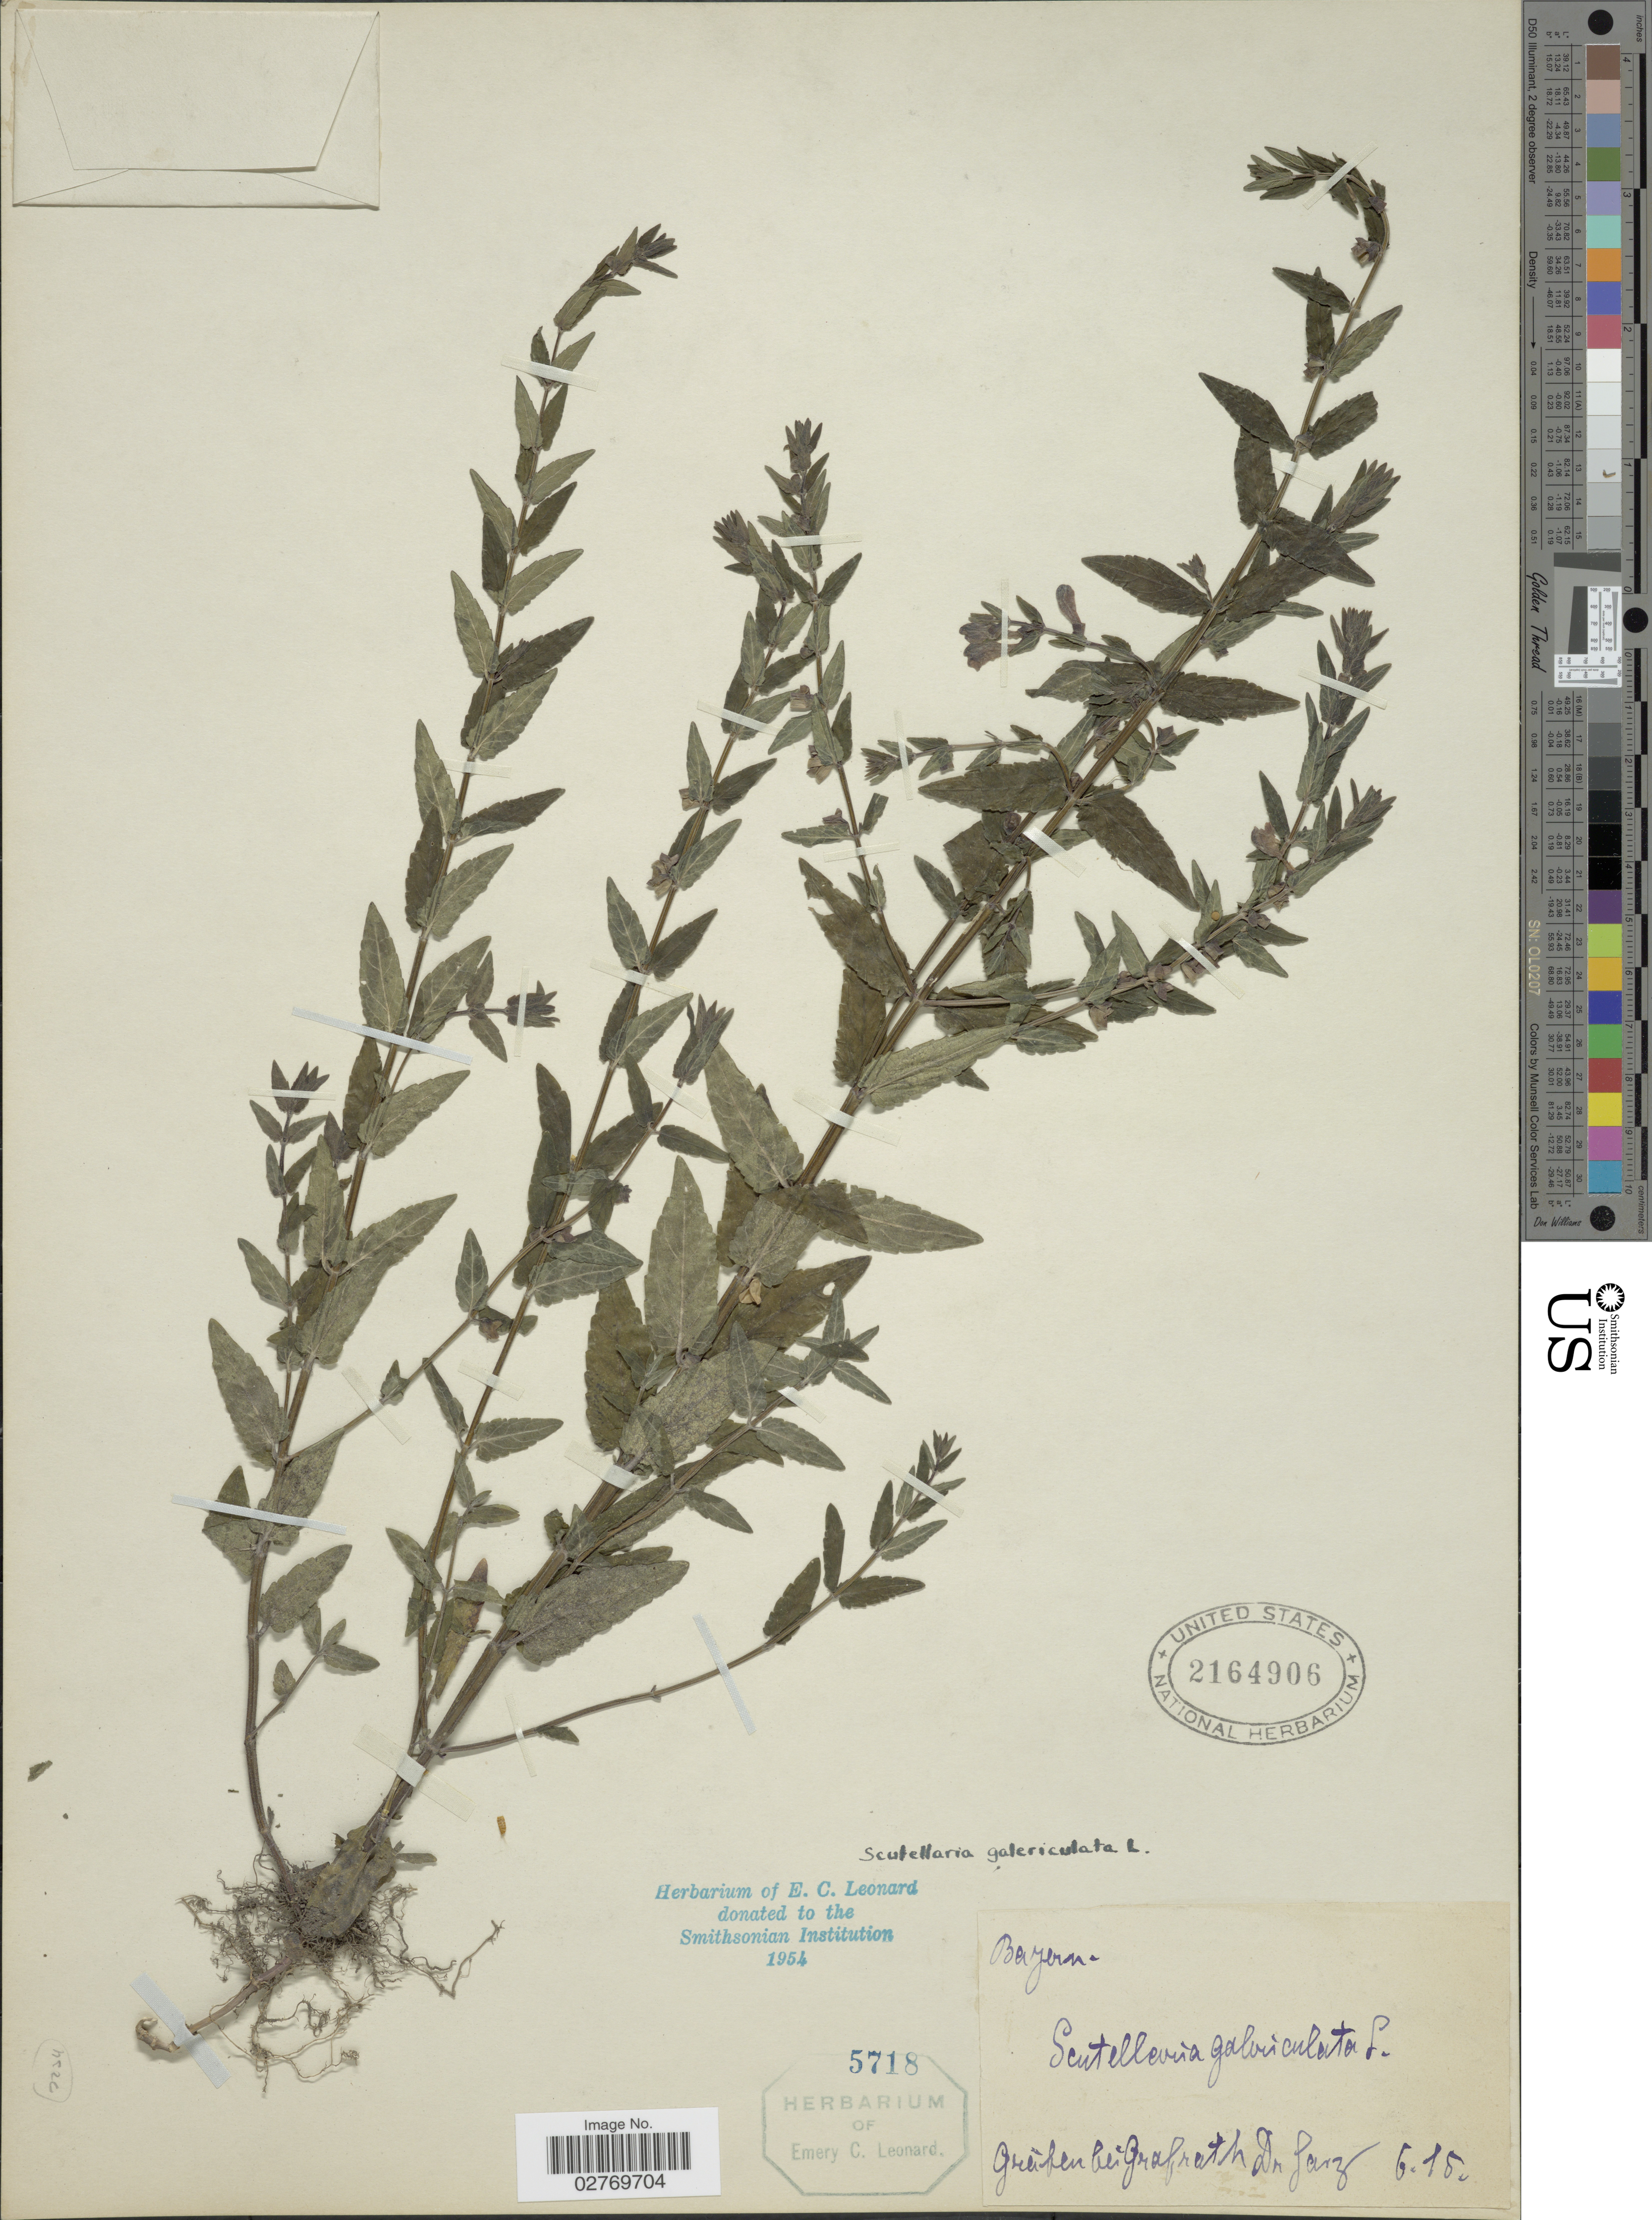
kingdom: Plantae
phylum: Tracheophyta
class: Magnoliopsida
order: Lamiales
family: Lamiaceae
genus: Scutellaria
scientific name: Scutellaria galericulata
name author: L.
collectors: -. Harz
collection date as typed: Transcribed d/m/y: /6/18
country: Germany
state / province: Bayern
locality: Grüben bei Grafrath.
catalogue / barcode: US 2164906